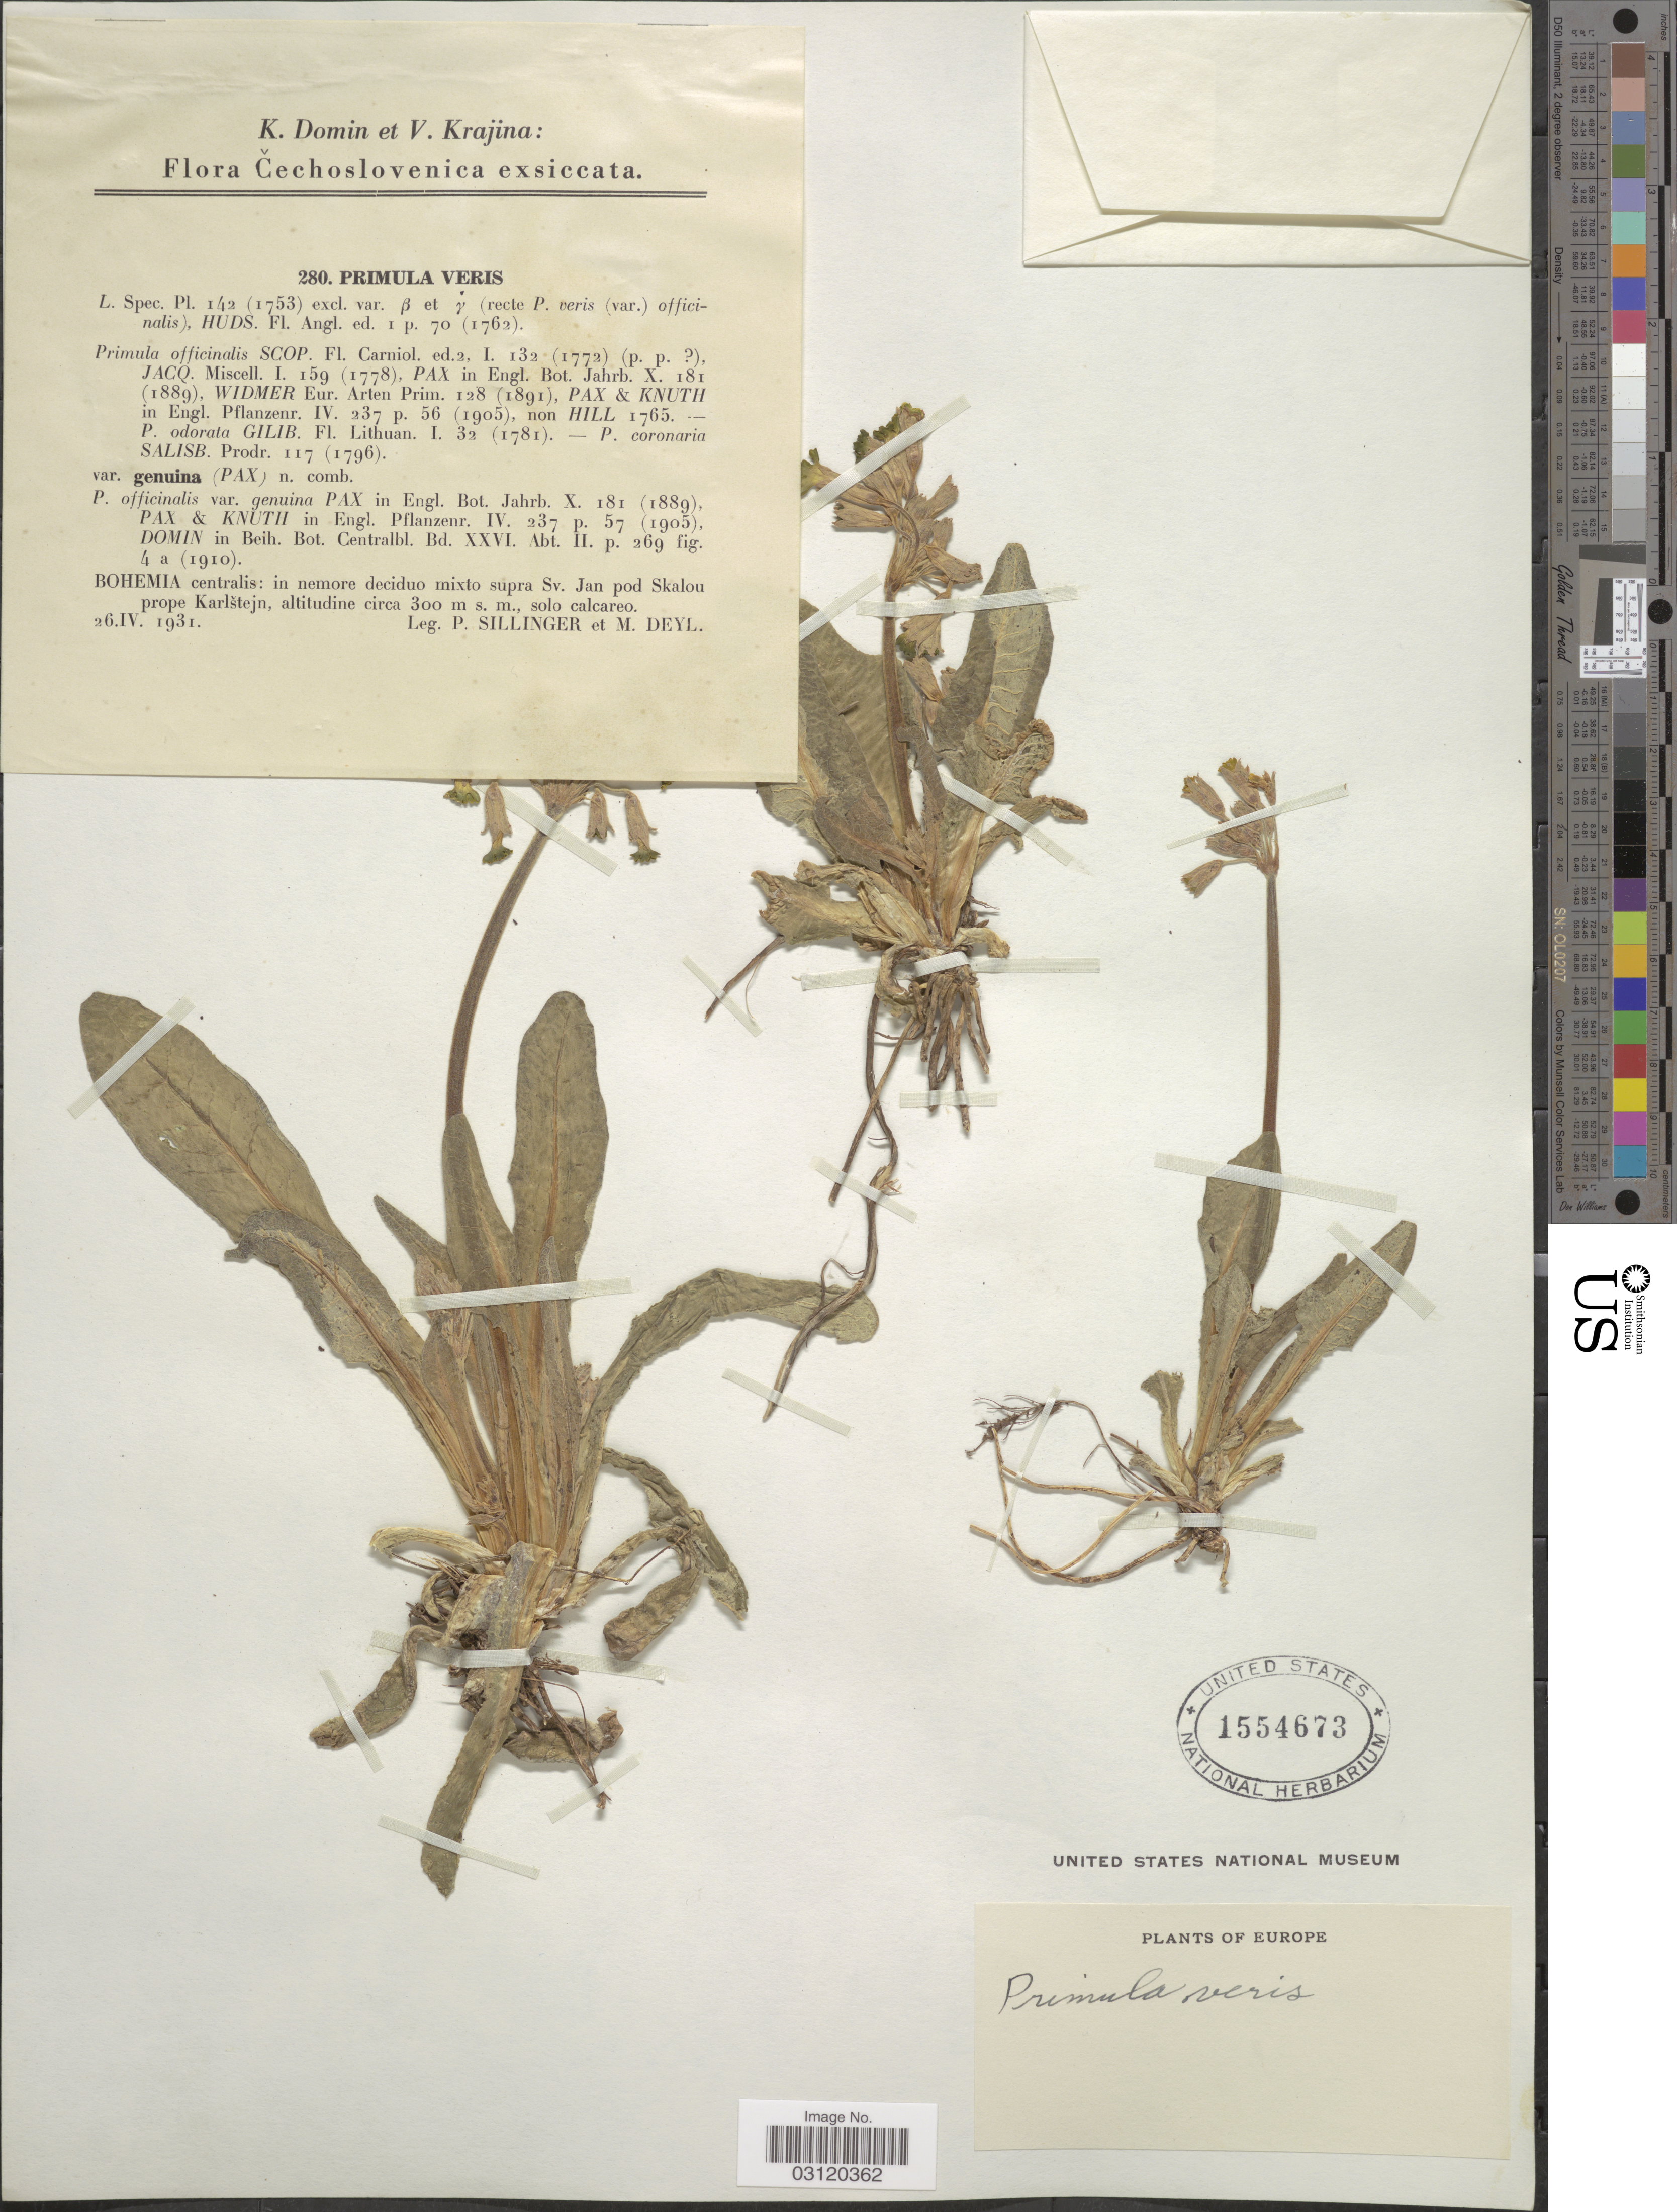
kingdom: Plantae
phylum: Tracheophyta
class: Magnoliopsida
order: Ericales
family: Primulaceae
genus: Primula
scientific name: Primula veris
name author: L.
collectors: P. Sillinger & M. Deyl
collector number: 280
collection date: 1931-04-26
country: Czechia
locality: Bohemia centralis: in nemore deciduo mixto supra Sv. Jan pod Skalou prope Karlstejn.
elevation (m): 300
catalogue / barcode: US 1554673